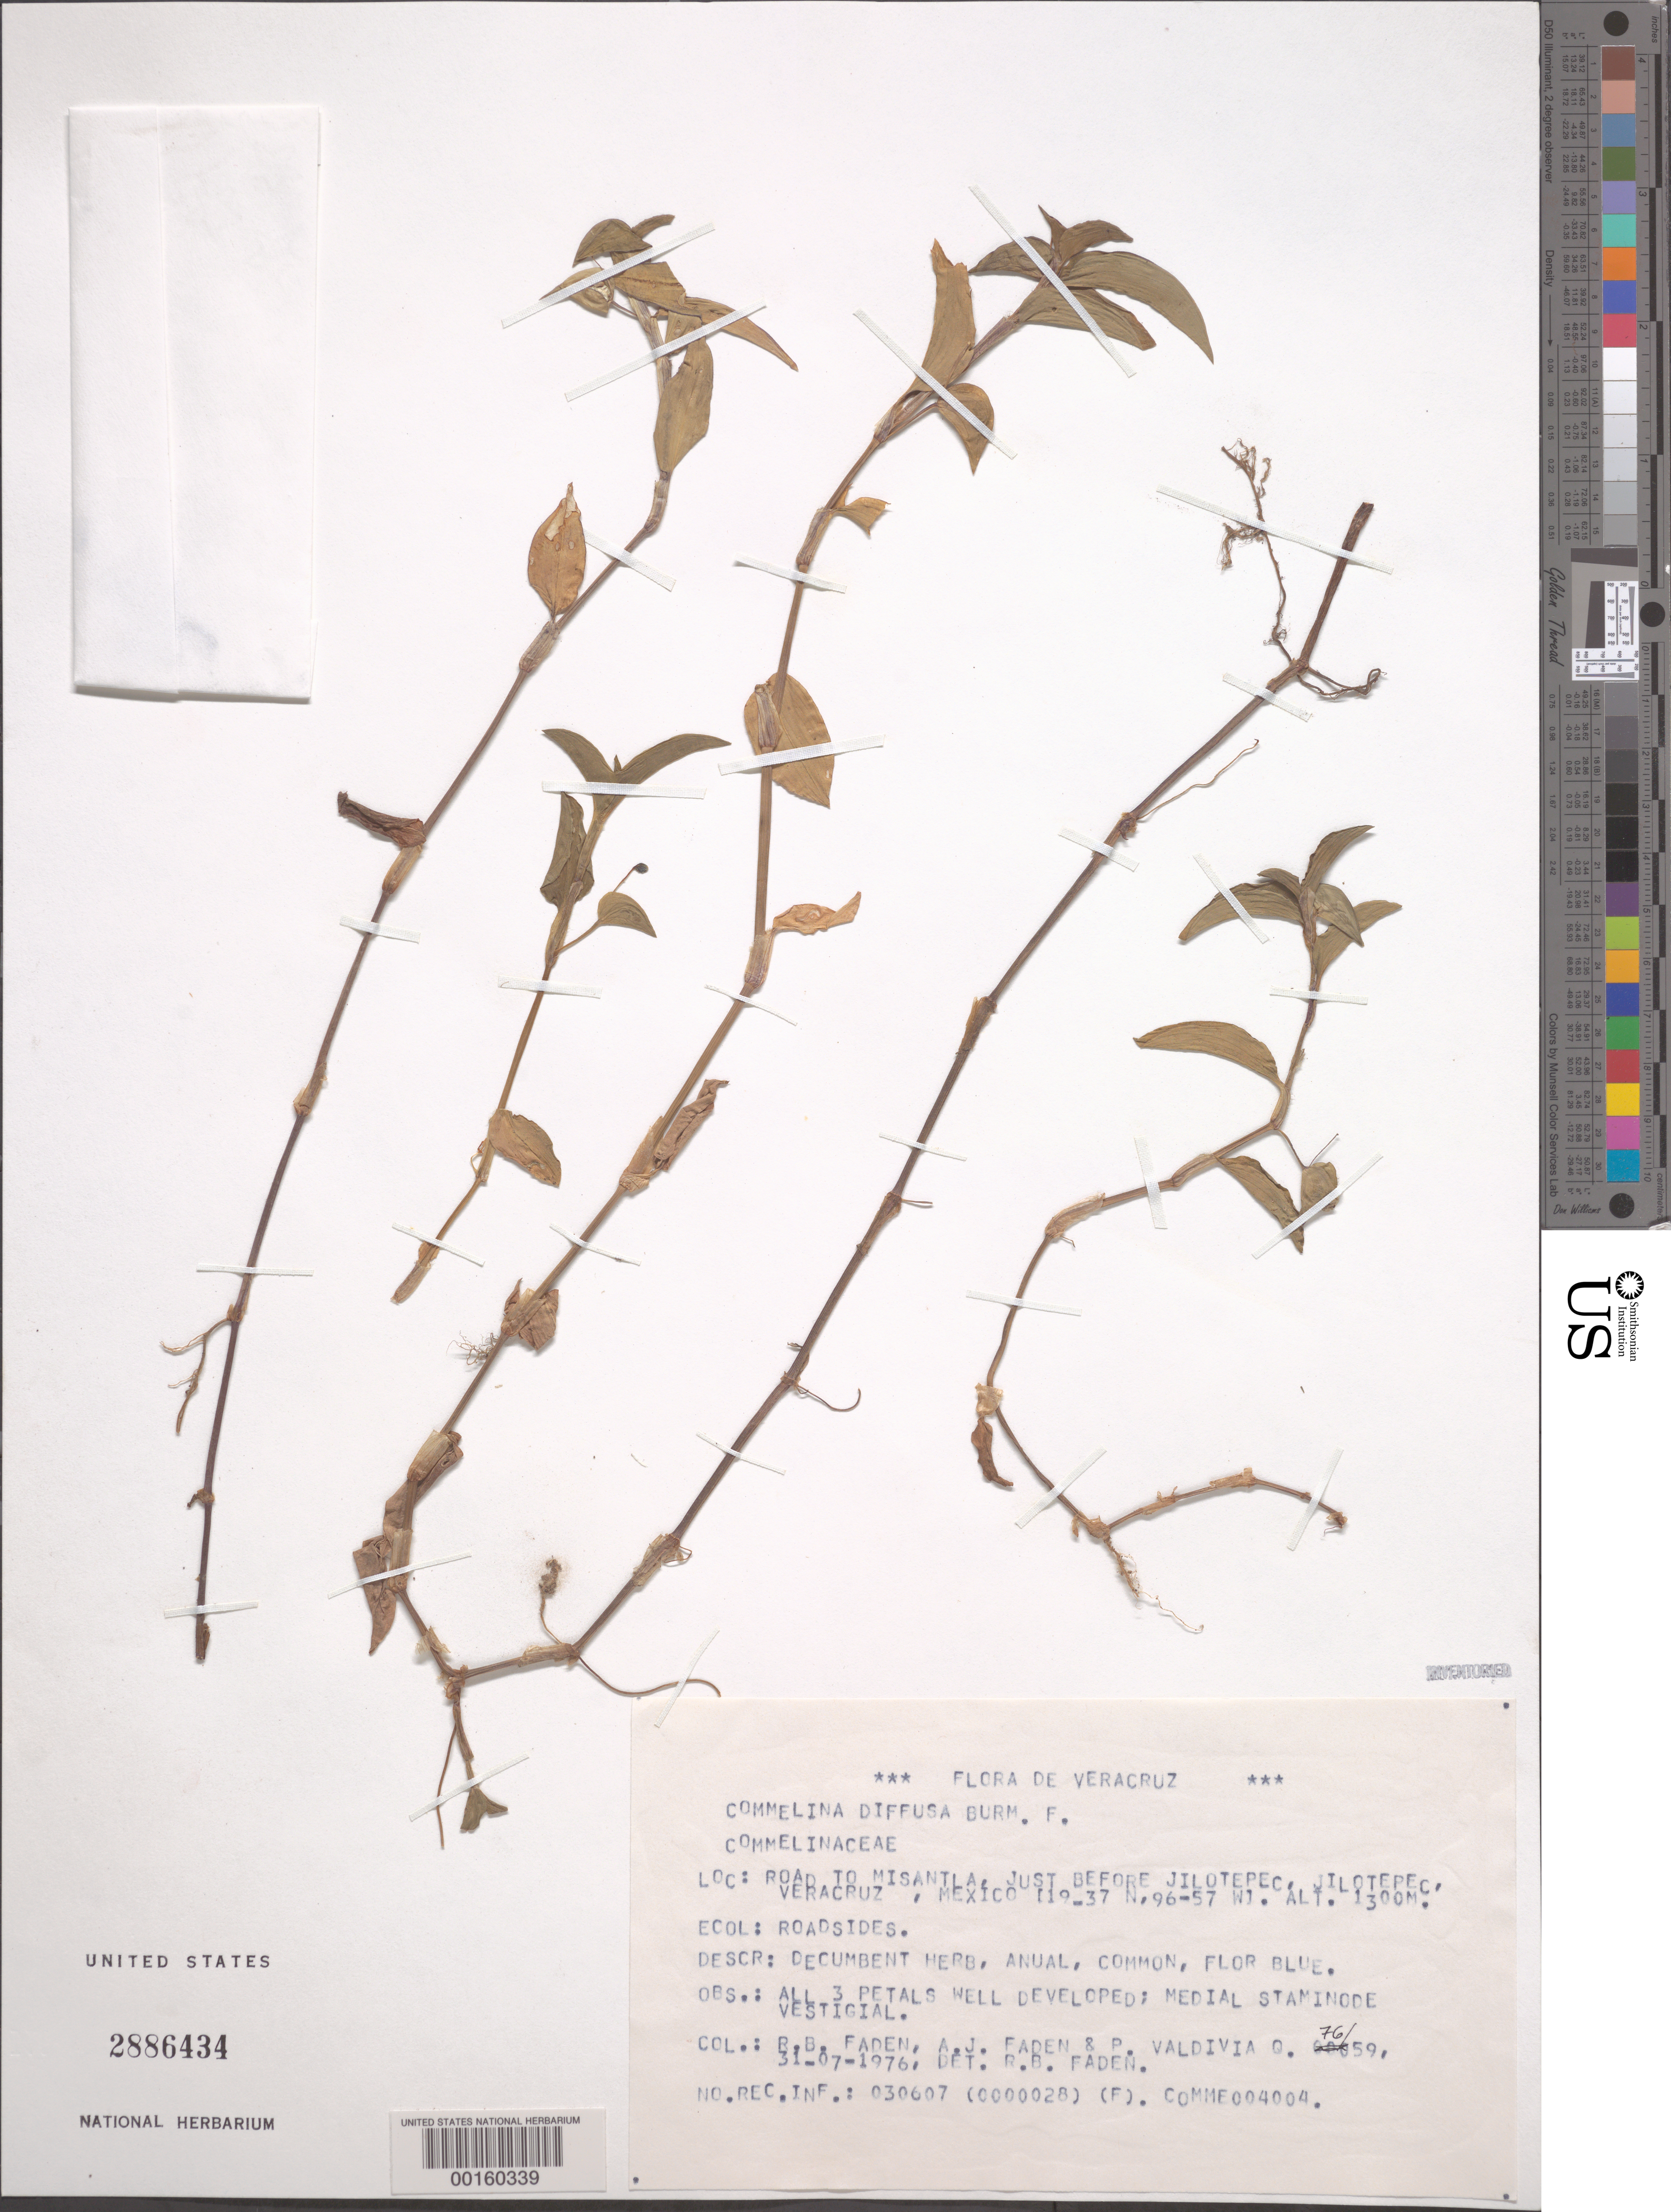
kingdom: Plantae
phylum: Tracheophyta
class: Liliopsida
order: Commelinales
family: Commelinaceae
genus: Commelina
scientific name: Commelina diffusa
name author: Burm. f.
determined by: Faden, Robert B., (US), Smithsonian Institution - National Museum of Natural History (UNITED STATES)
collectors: R. B. Faden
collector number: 76/59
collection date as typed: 31 Jul 1976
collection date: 1976-07-31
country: Mexico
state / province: Veracruz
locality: Jilotepec; road to mislanta, just before jilotepec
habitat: Roadsides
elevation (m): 1300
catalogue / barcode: US 2886434